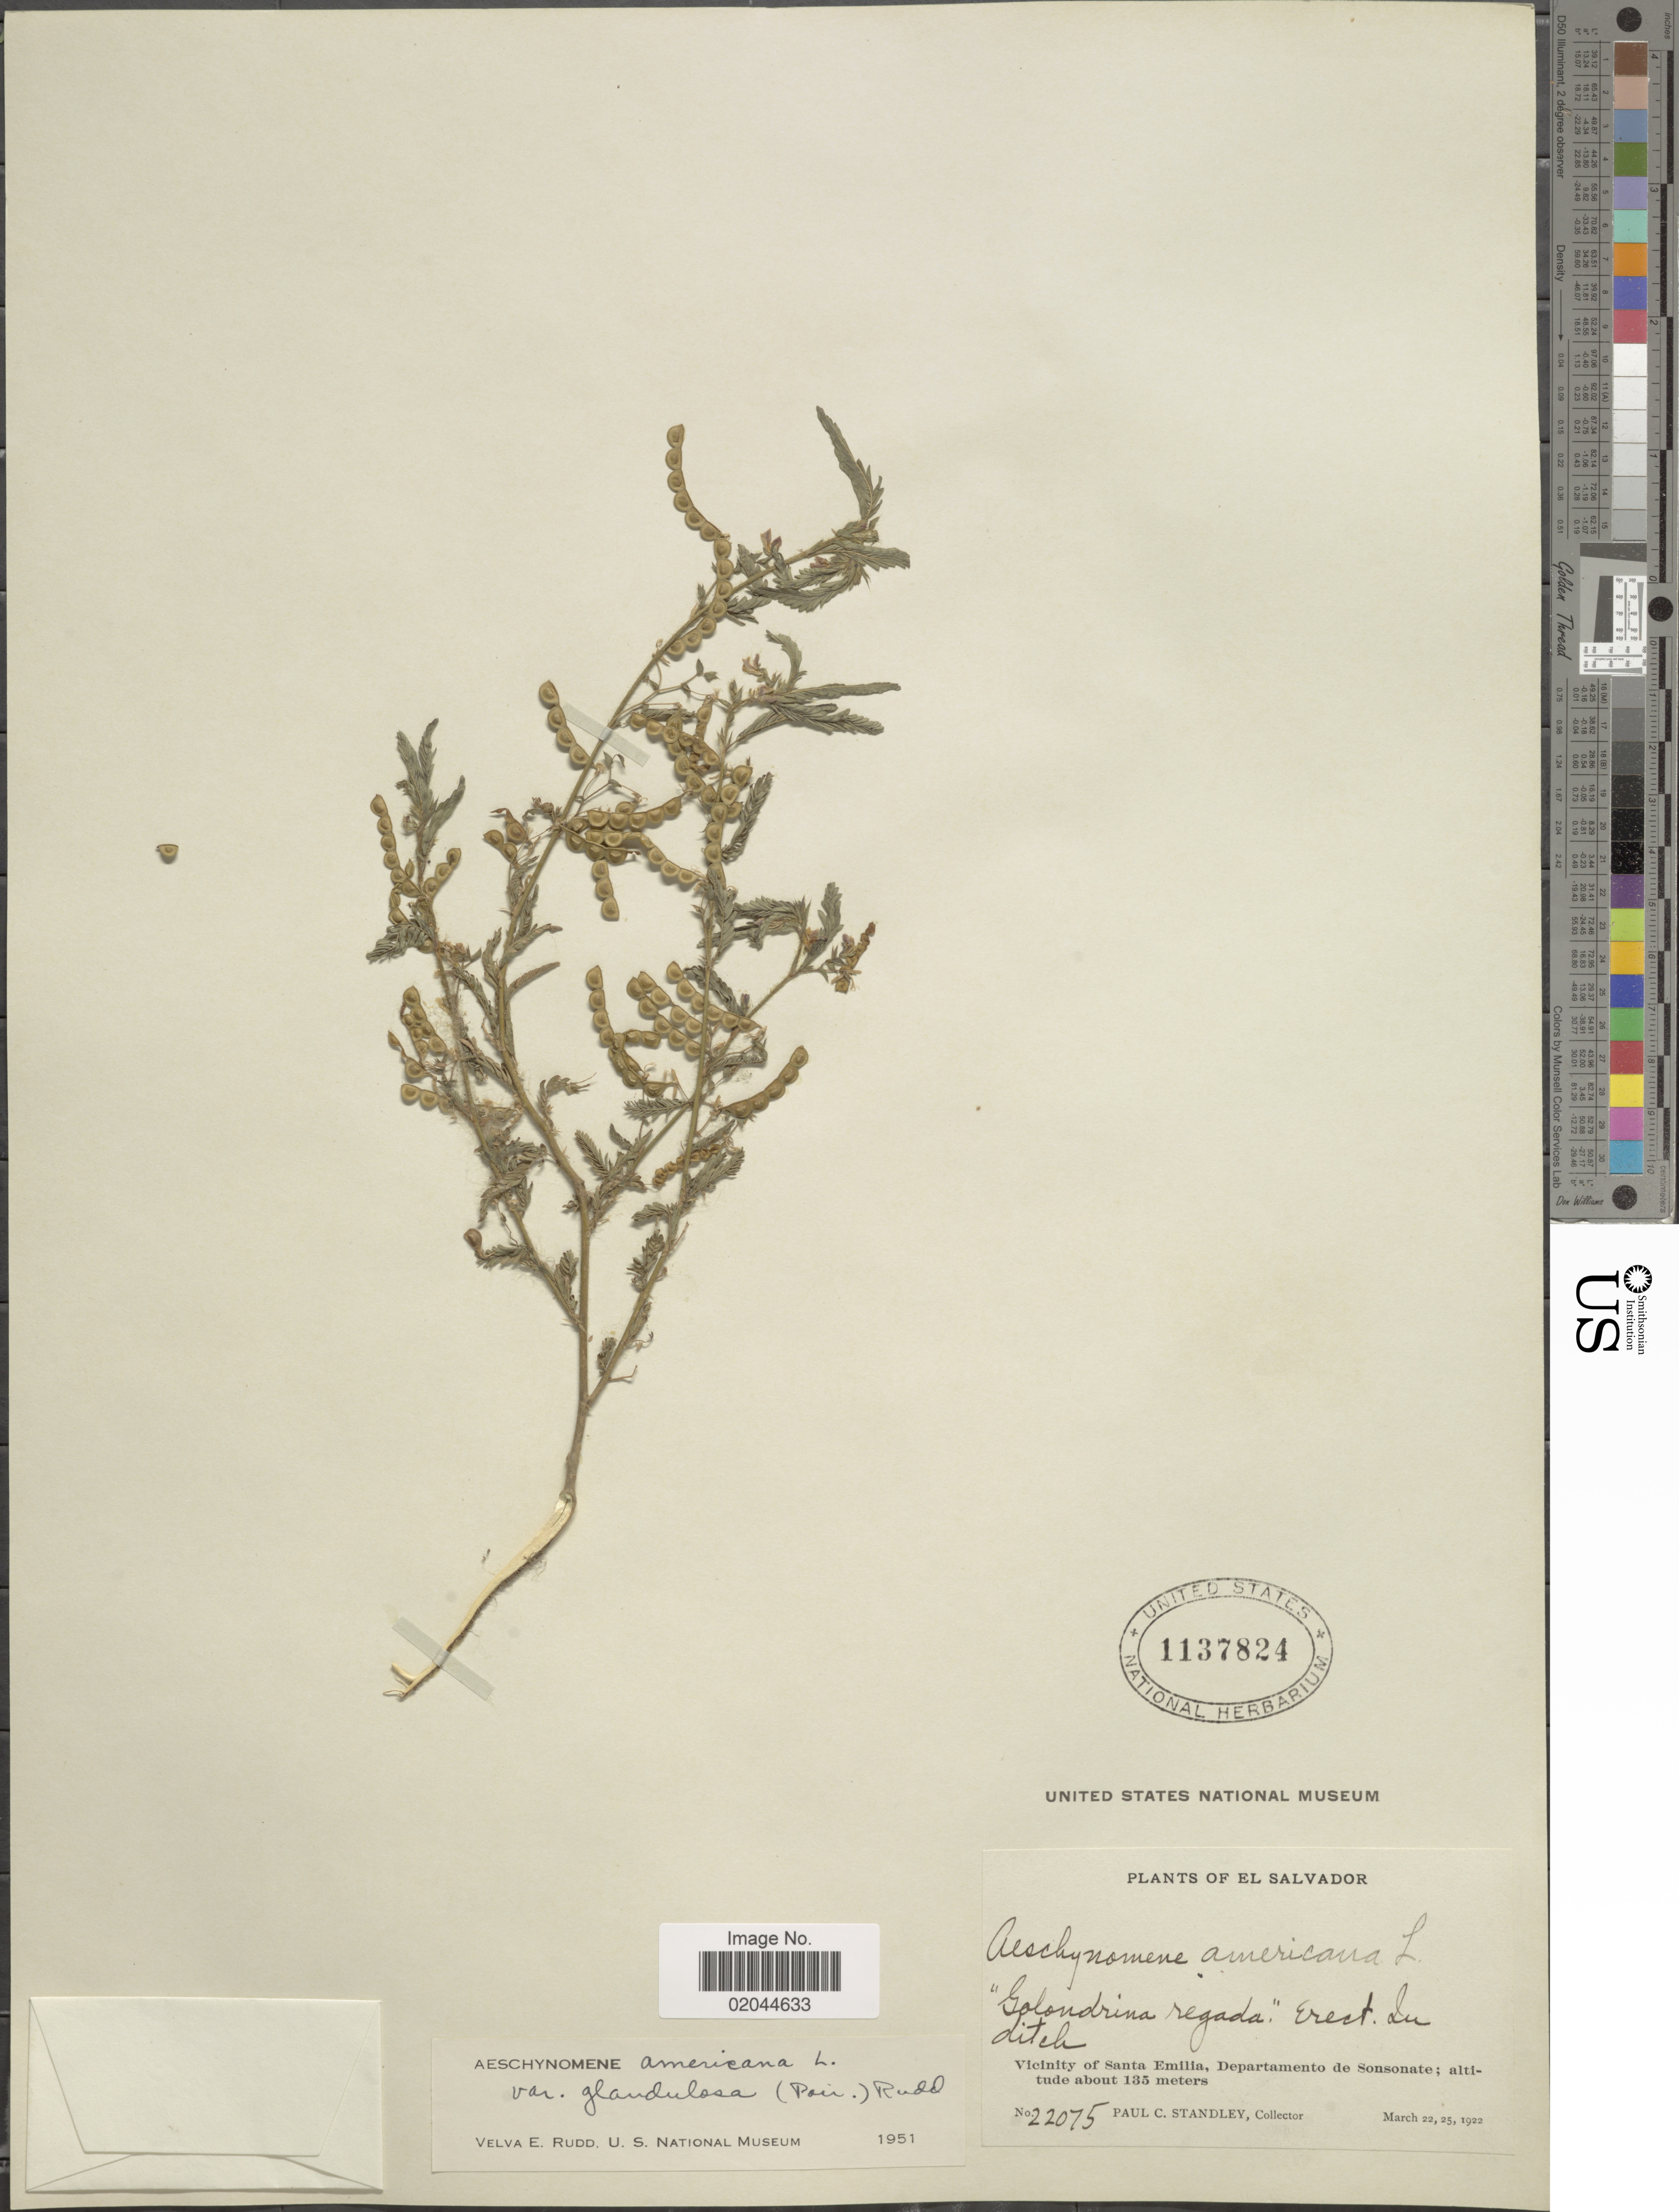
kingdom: Plantae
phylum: Tracheophyta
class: Magnoliopsida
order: Fabales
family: Fabaceae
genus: Aeschynomene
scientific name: Aeschynomene americana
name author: L.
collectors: P. C. Standley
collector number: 22075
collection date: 1922-03-22/1922-03-25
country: El Salvador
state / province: Sonsonate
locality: In ditch, vicinity of Santa Emilia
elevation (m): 135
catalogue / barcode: US 1137824